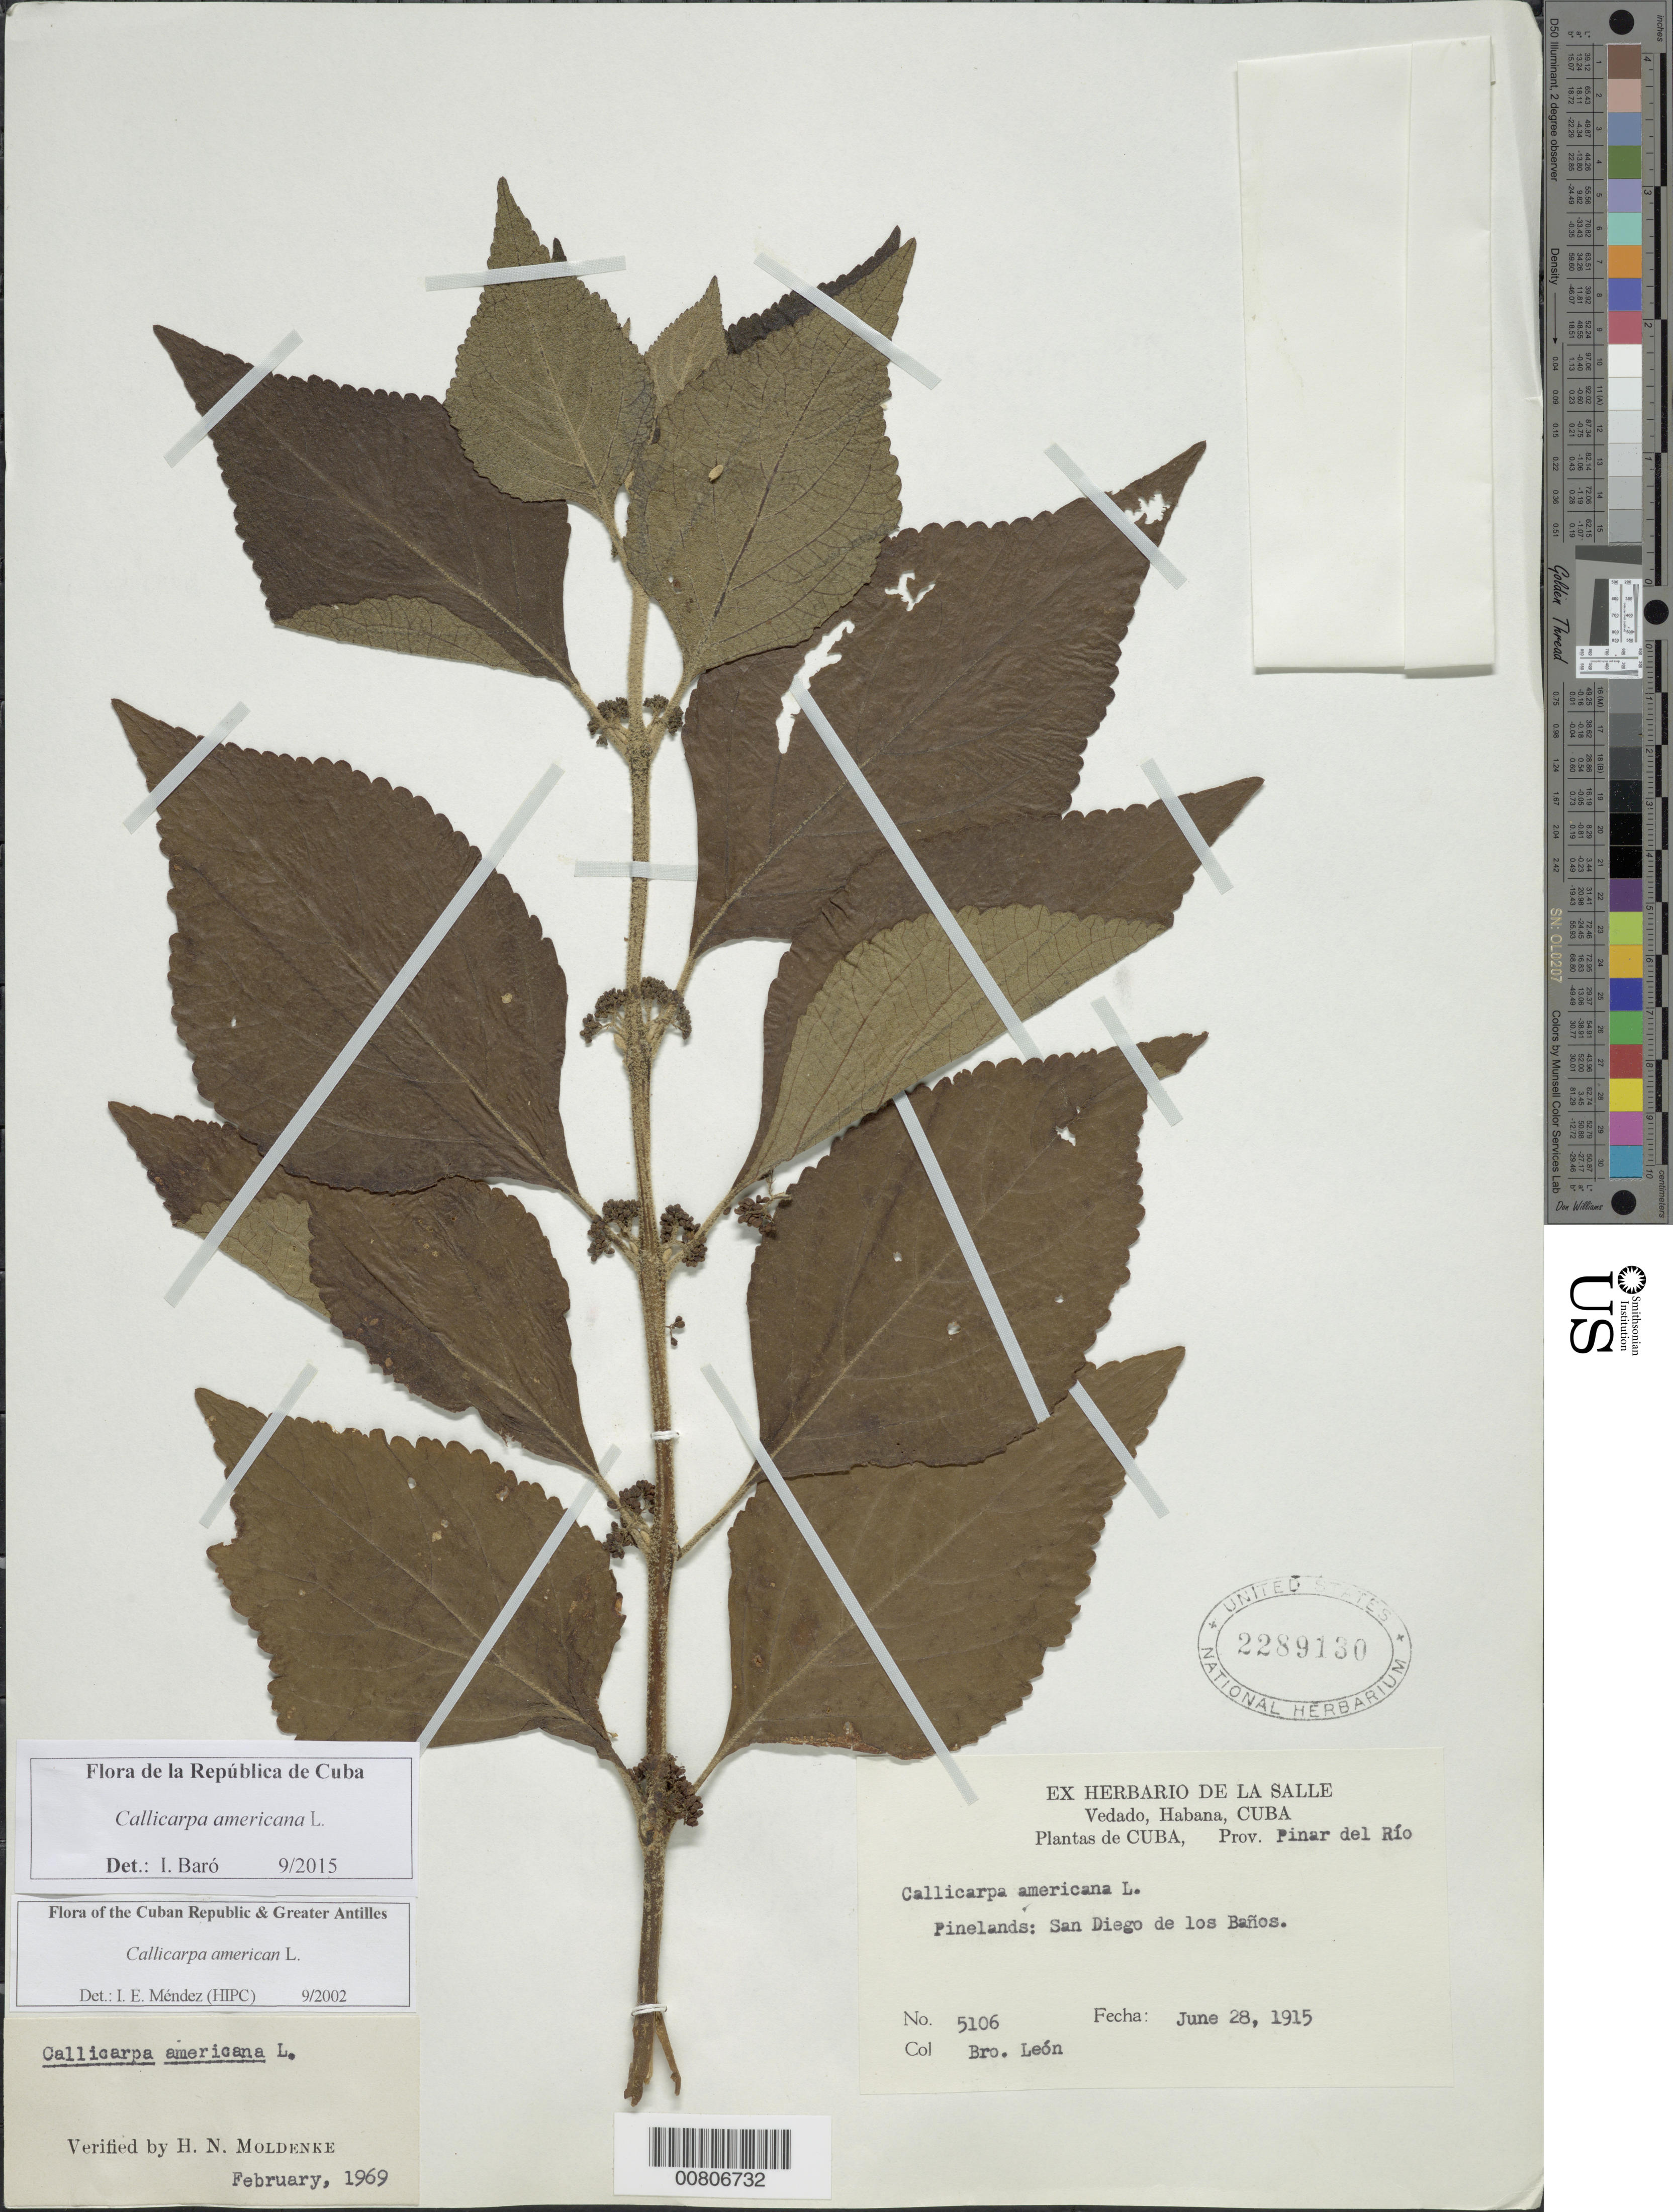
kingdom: Plantae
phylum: Tracheophyta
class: Magnoliopsida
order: Lamiales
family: Lamiaceae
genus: Callicarpa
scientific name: Callicarpa americana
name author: L.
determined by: Baró Oliedo, I.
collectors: Bro. León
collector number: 5106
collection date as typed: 28 Jun 1915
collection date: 1915-06-28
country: Cuba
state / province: Pinar del Rio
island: Cuba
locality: San Diego de los Baños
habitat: Pinelands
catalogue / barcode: US 2289130